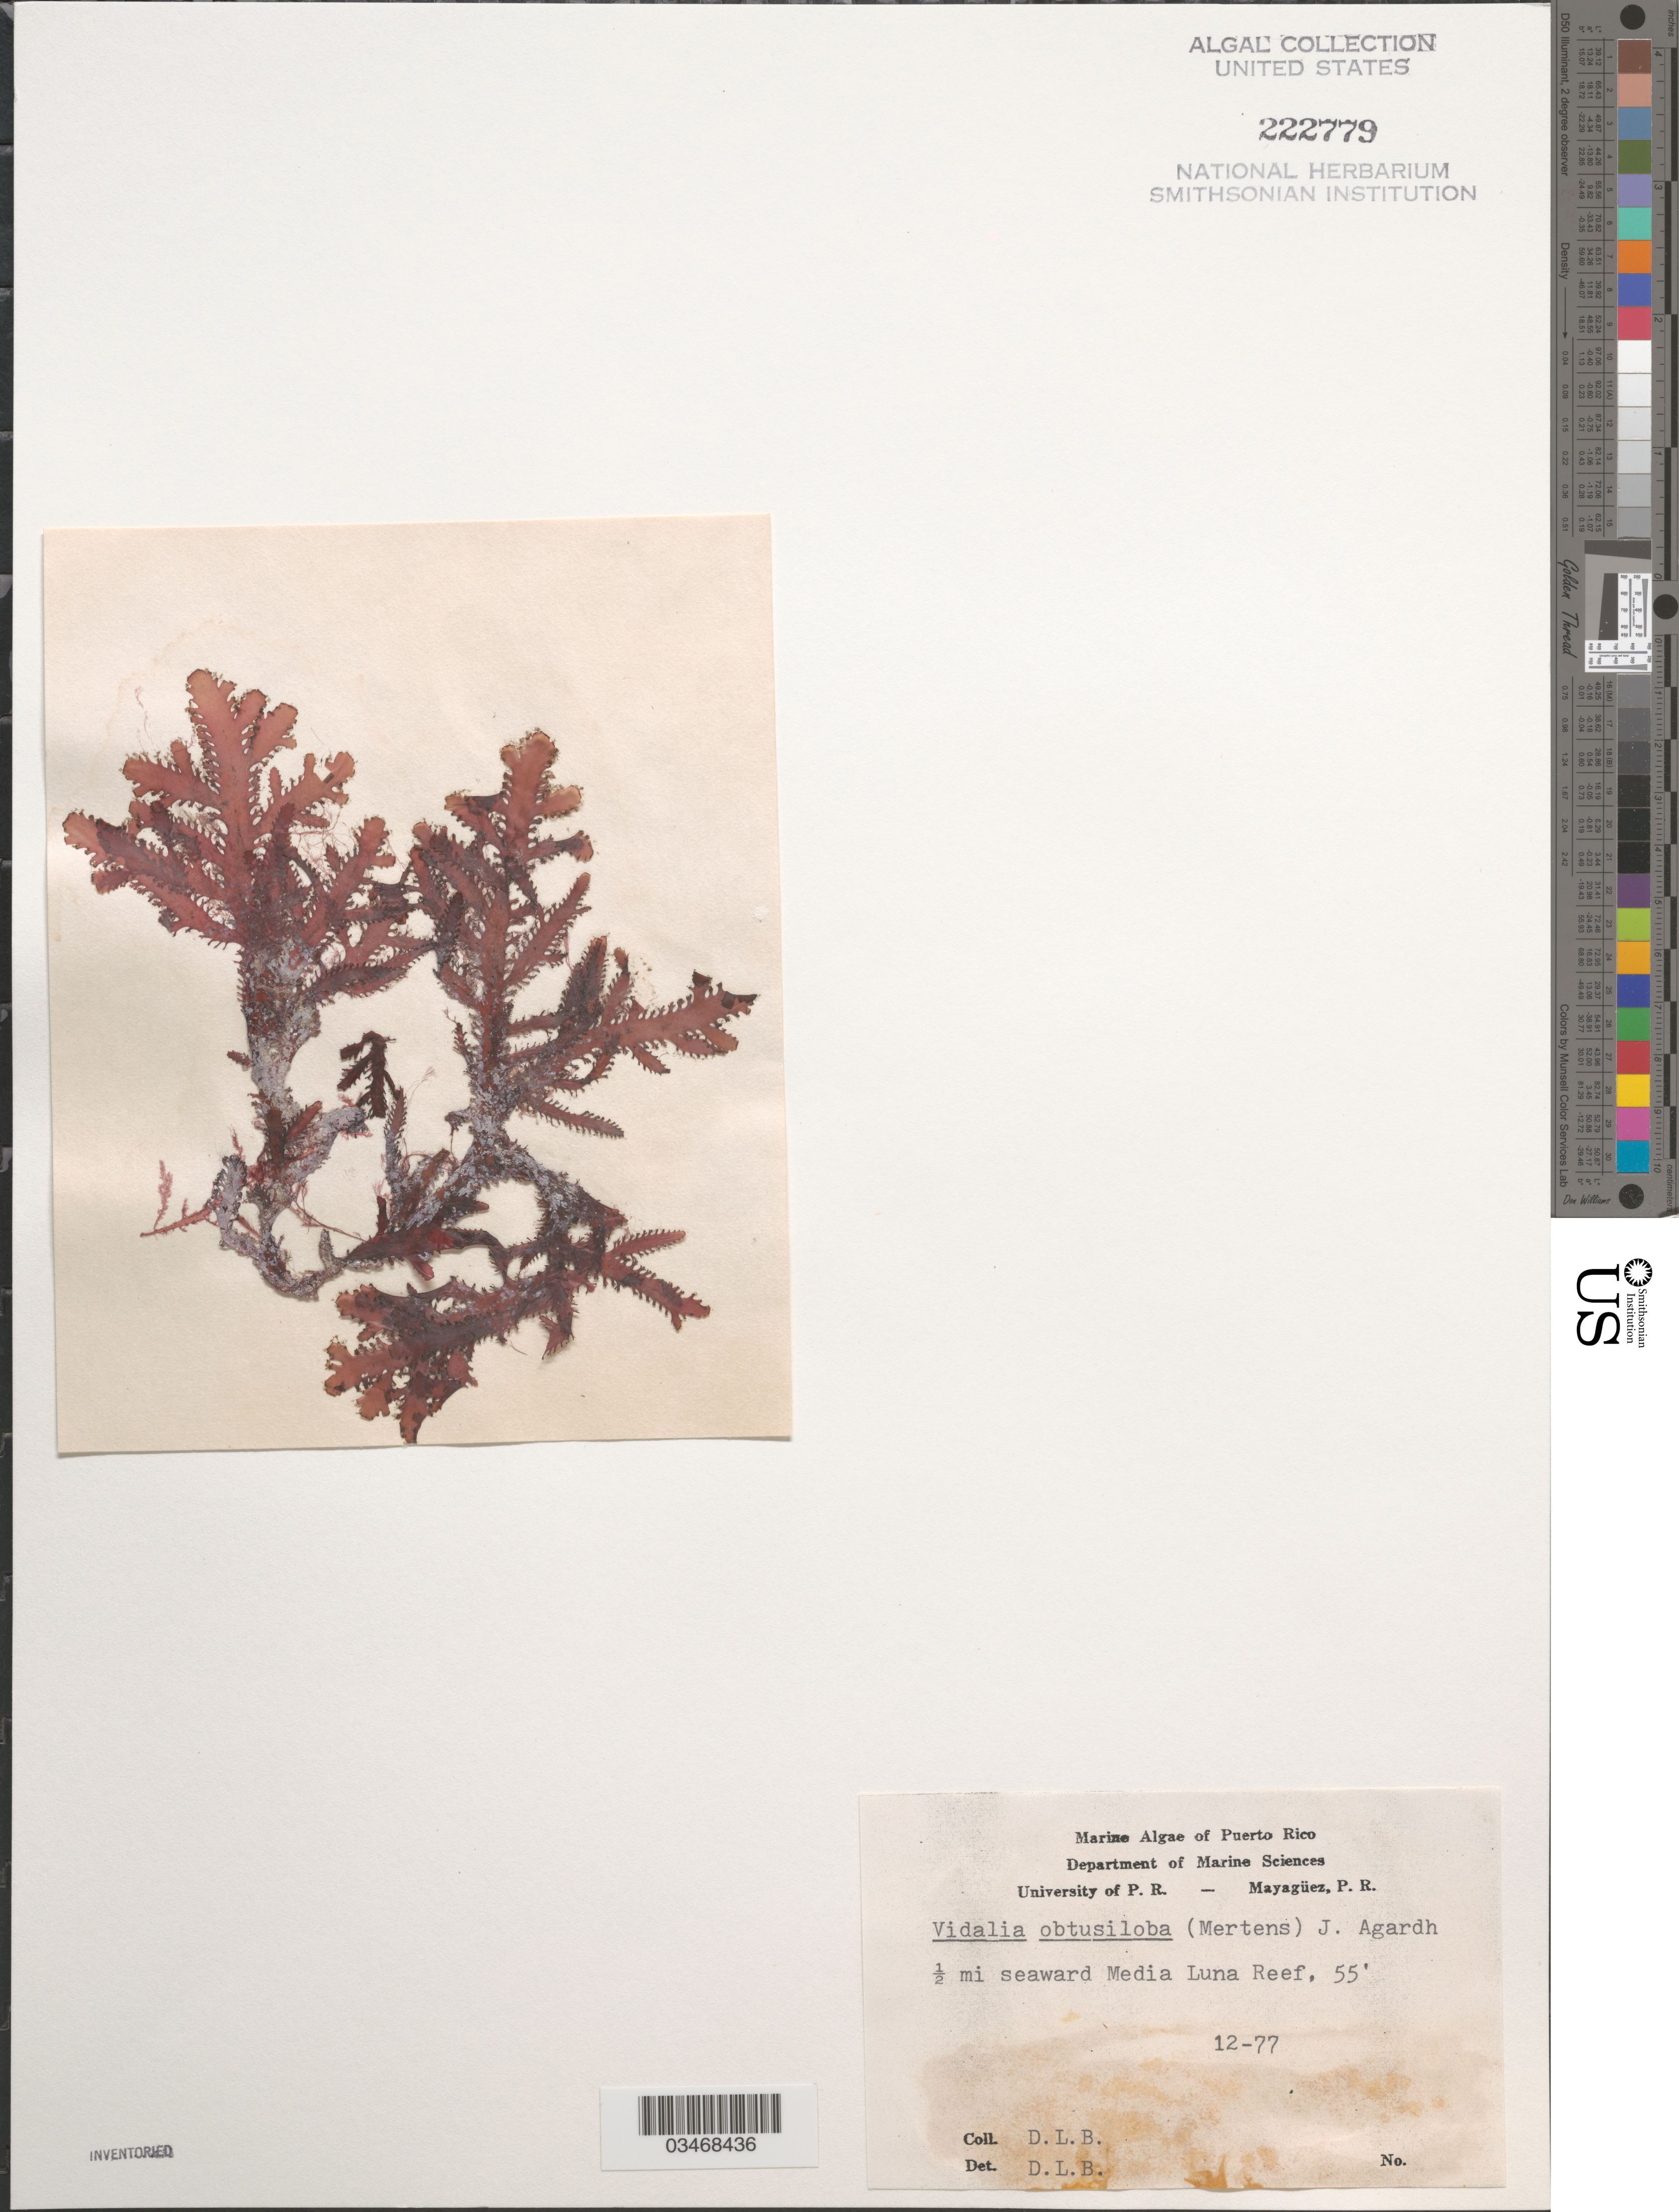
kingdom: Plantae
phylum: Rhodophyta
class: Florideophyceae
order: Ceramiales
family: Rhodomelaceae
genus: Vidalia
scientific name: Vidalia obtusiloba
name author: (C. Agardh) J. Agardh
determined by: Ballantine, D. L.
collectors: D.L. Ballantine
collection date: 1977-12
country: Puerto Rico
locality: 1/2 mi seaward Media Luna Reef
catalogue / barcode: US 222779